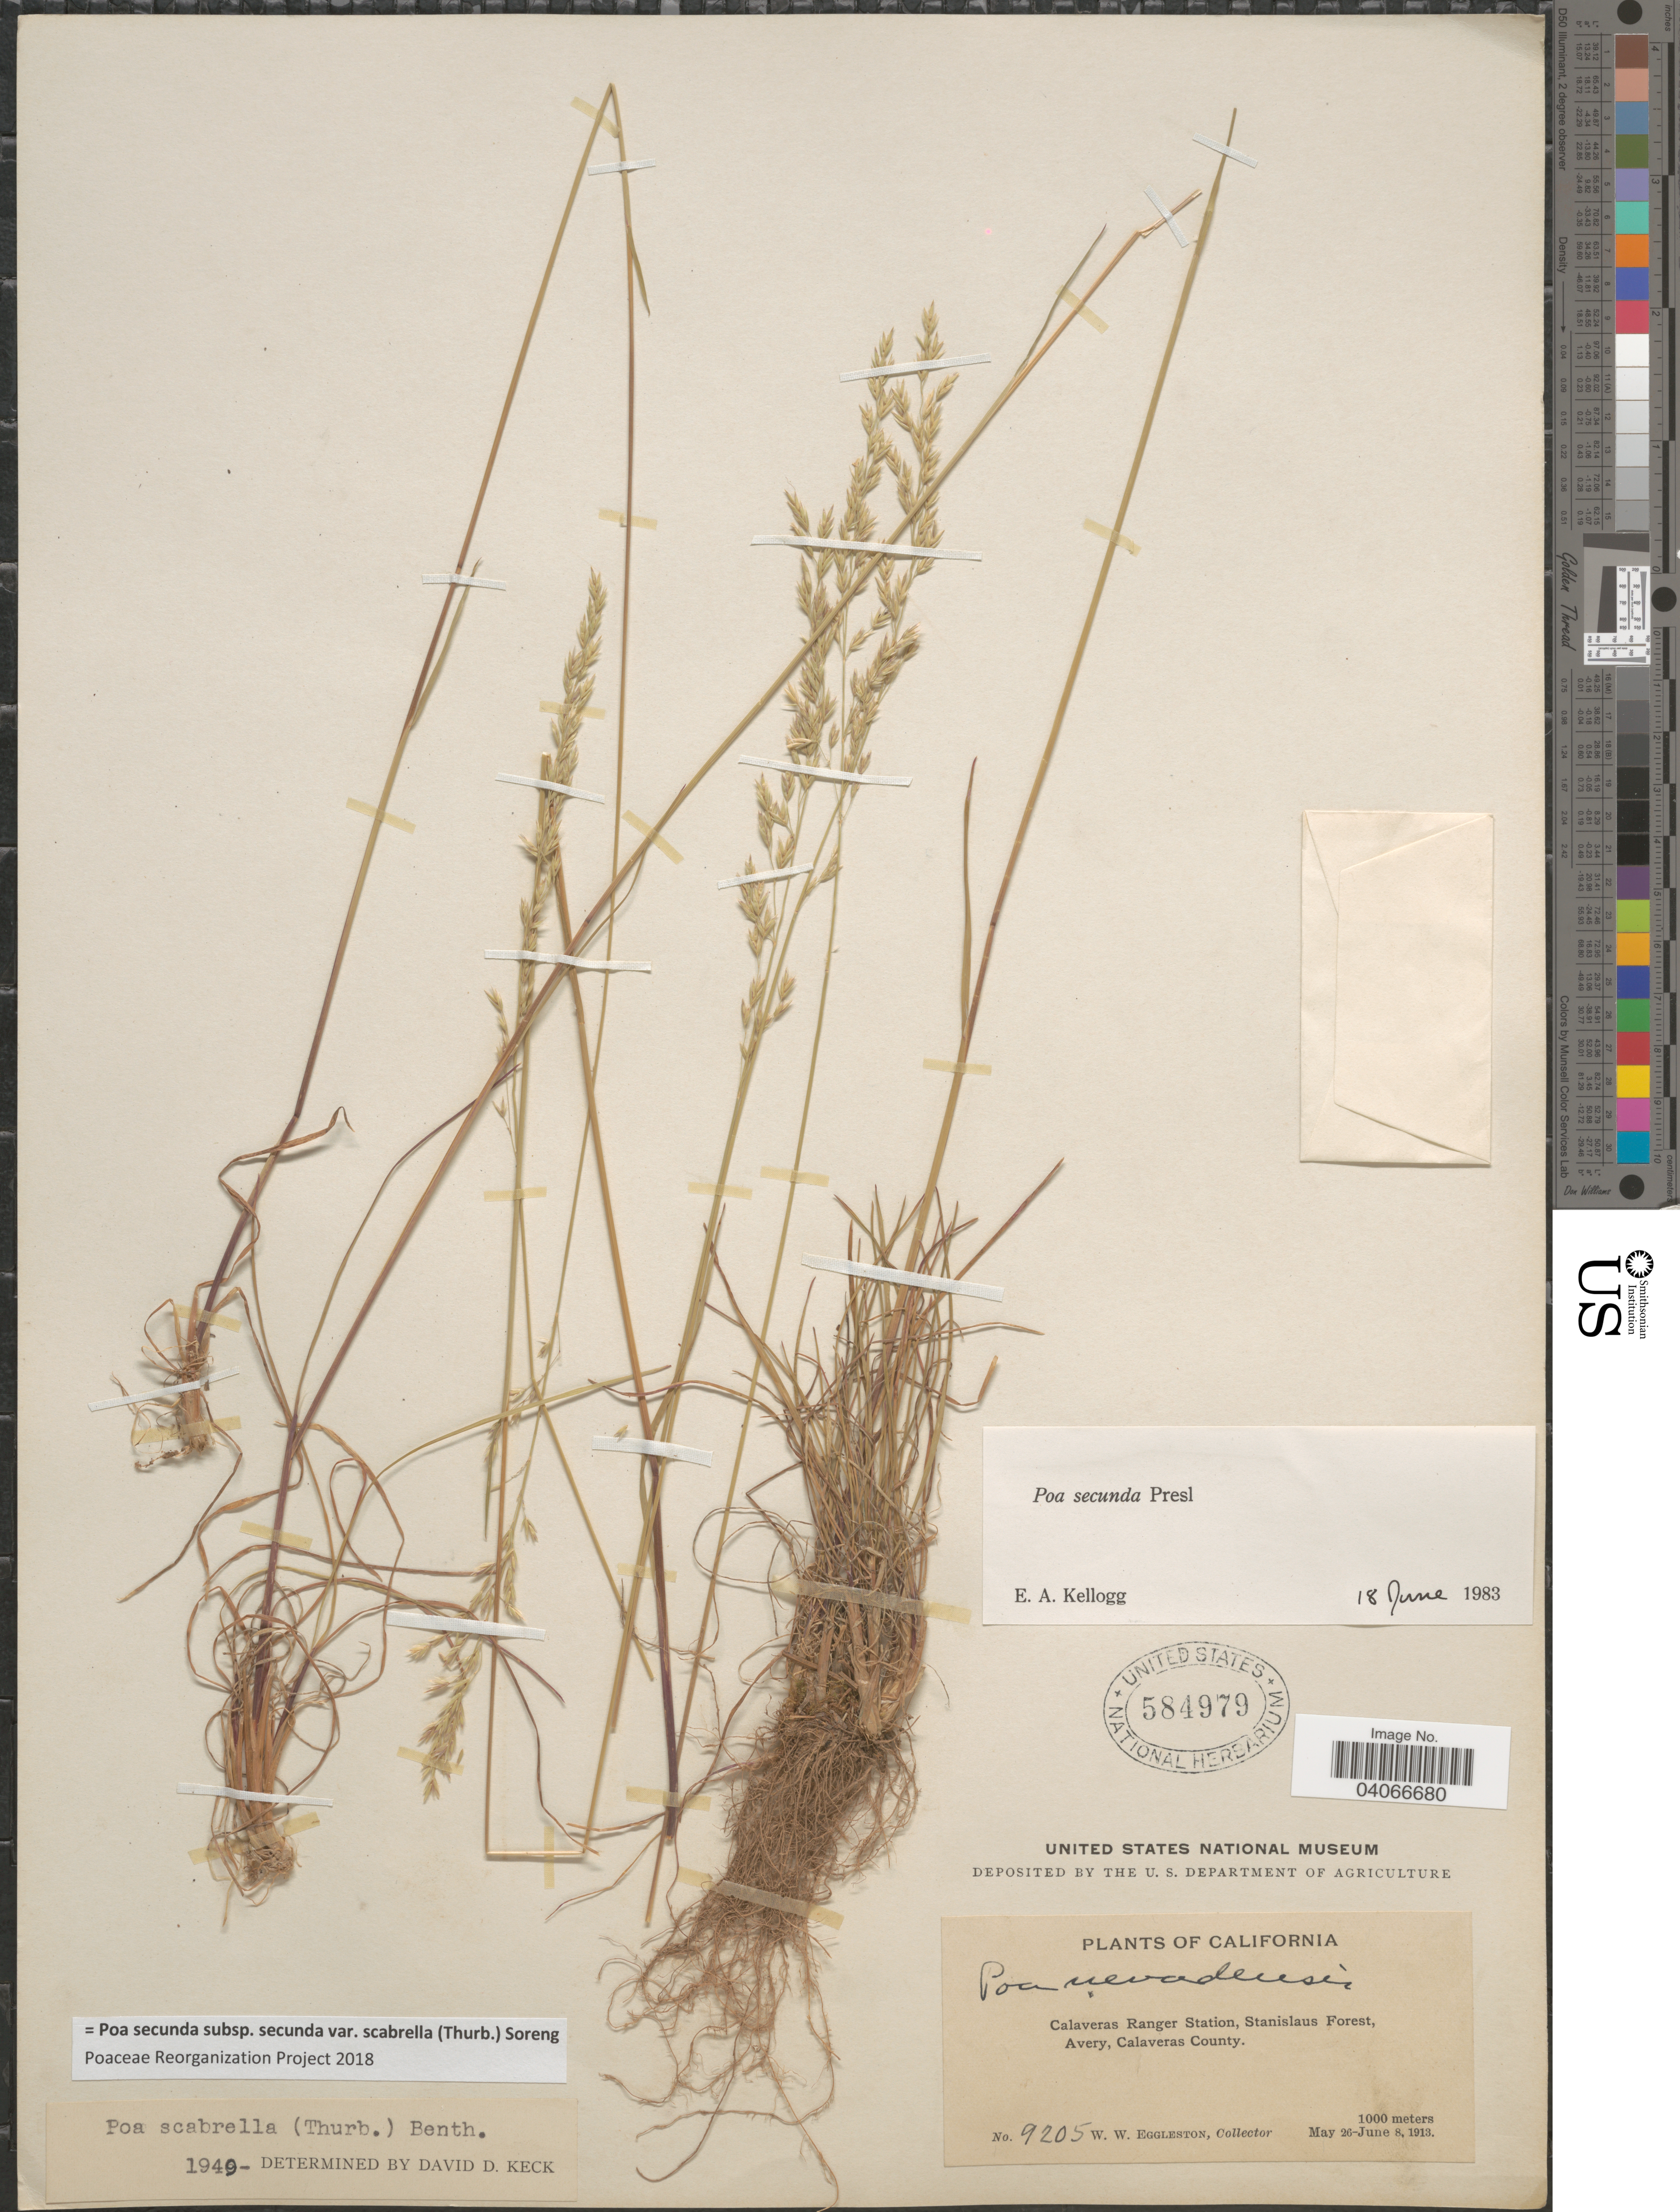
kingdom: Plantae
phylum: Tracheophyta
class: Liliopsida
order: Poales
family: Poaceae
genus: Poa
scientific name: Poa secunda subsp. secunda var. scabrella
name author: (Thurb.) Soreng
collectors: W. W. Eggleston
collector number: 9205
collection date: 1913-05-26/1913-06-08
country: United States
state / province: California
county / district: Calaveras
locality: Calaveras Ranger Station, Stanislaus Forest, Avery, Calaveras County.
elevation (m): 1000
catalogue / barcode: US 584979